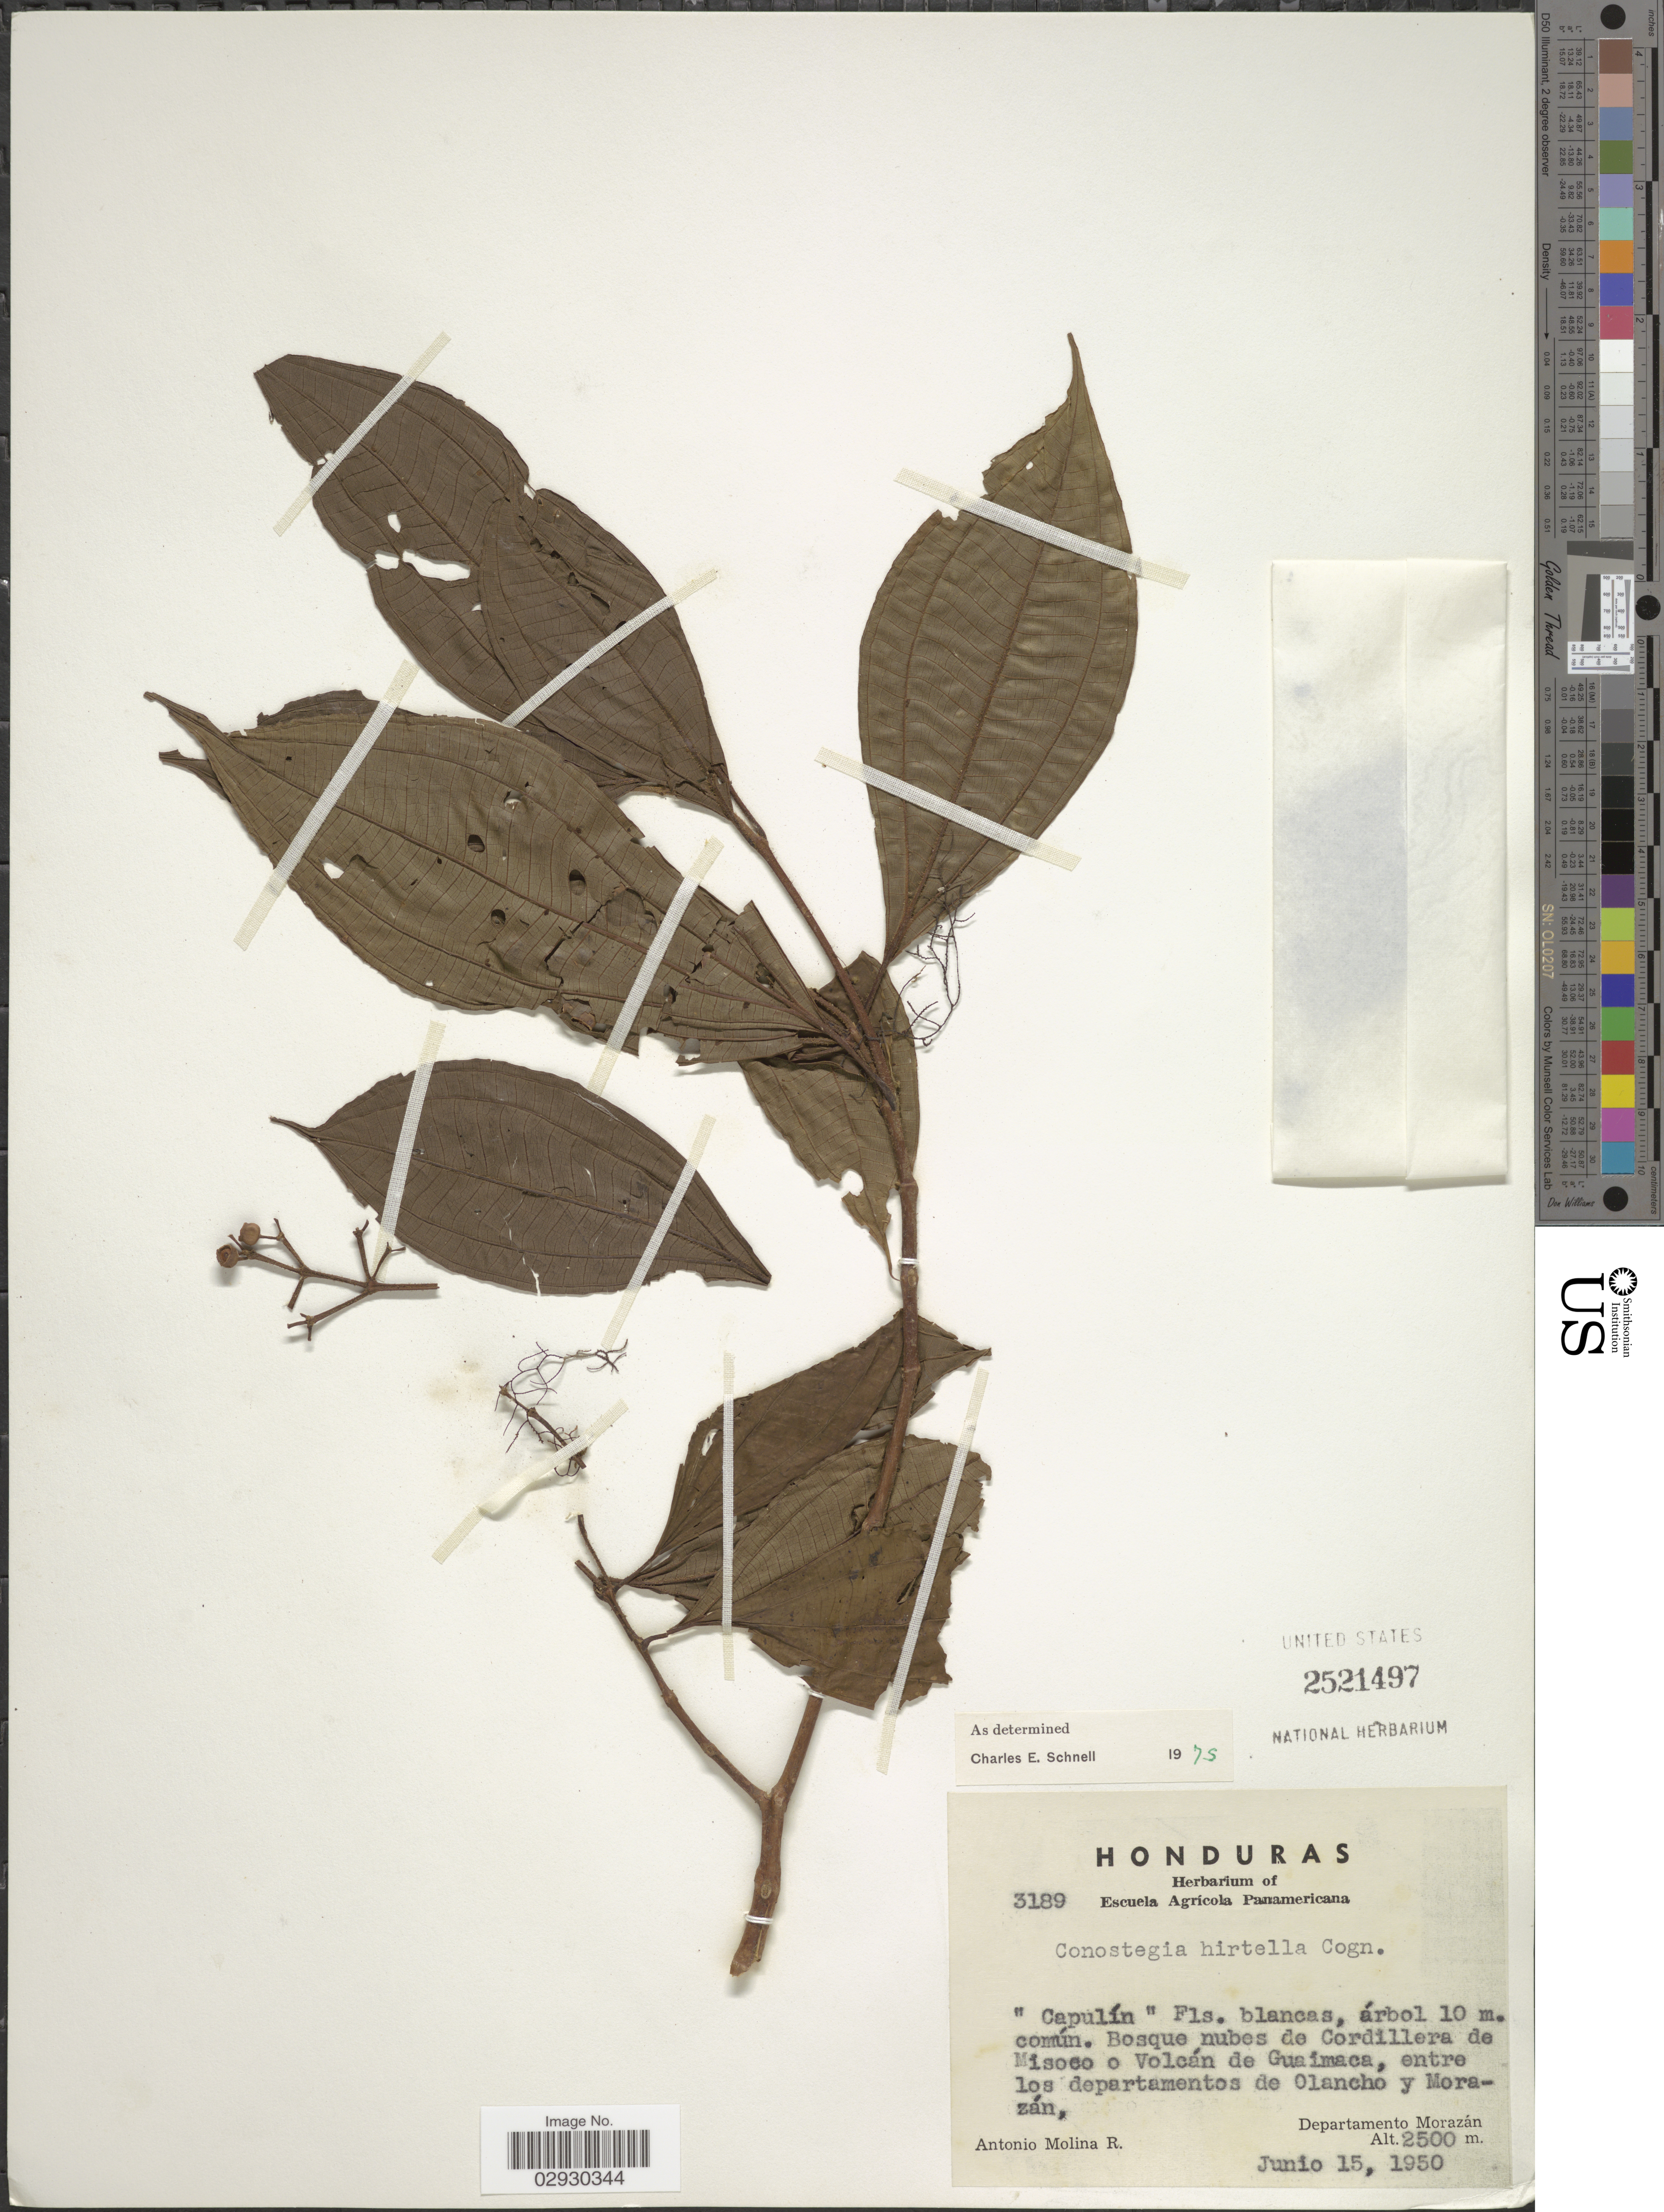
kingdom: Plantae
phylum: Tracheophyta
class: Magnoliopsida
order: Myrtales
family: Melastomataceae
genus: Conostegia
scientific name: Conostegia hirtella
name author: Cogn. in Donn. Sm.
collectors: A. Molina R.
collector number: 3189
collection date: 1950-06-15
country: Honduras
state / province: Fco. Morazán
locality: Bosque nubes de Cordillera de Misoco o Volcán de Guaimaca, entre los departamentos de Olancho y Morazán, Departamento Morazán.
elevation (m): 2500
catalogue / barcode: US 2521497